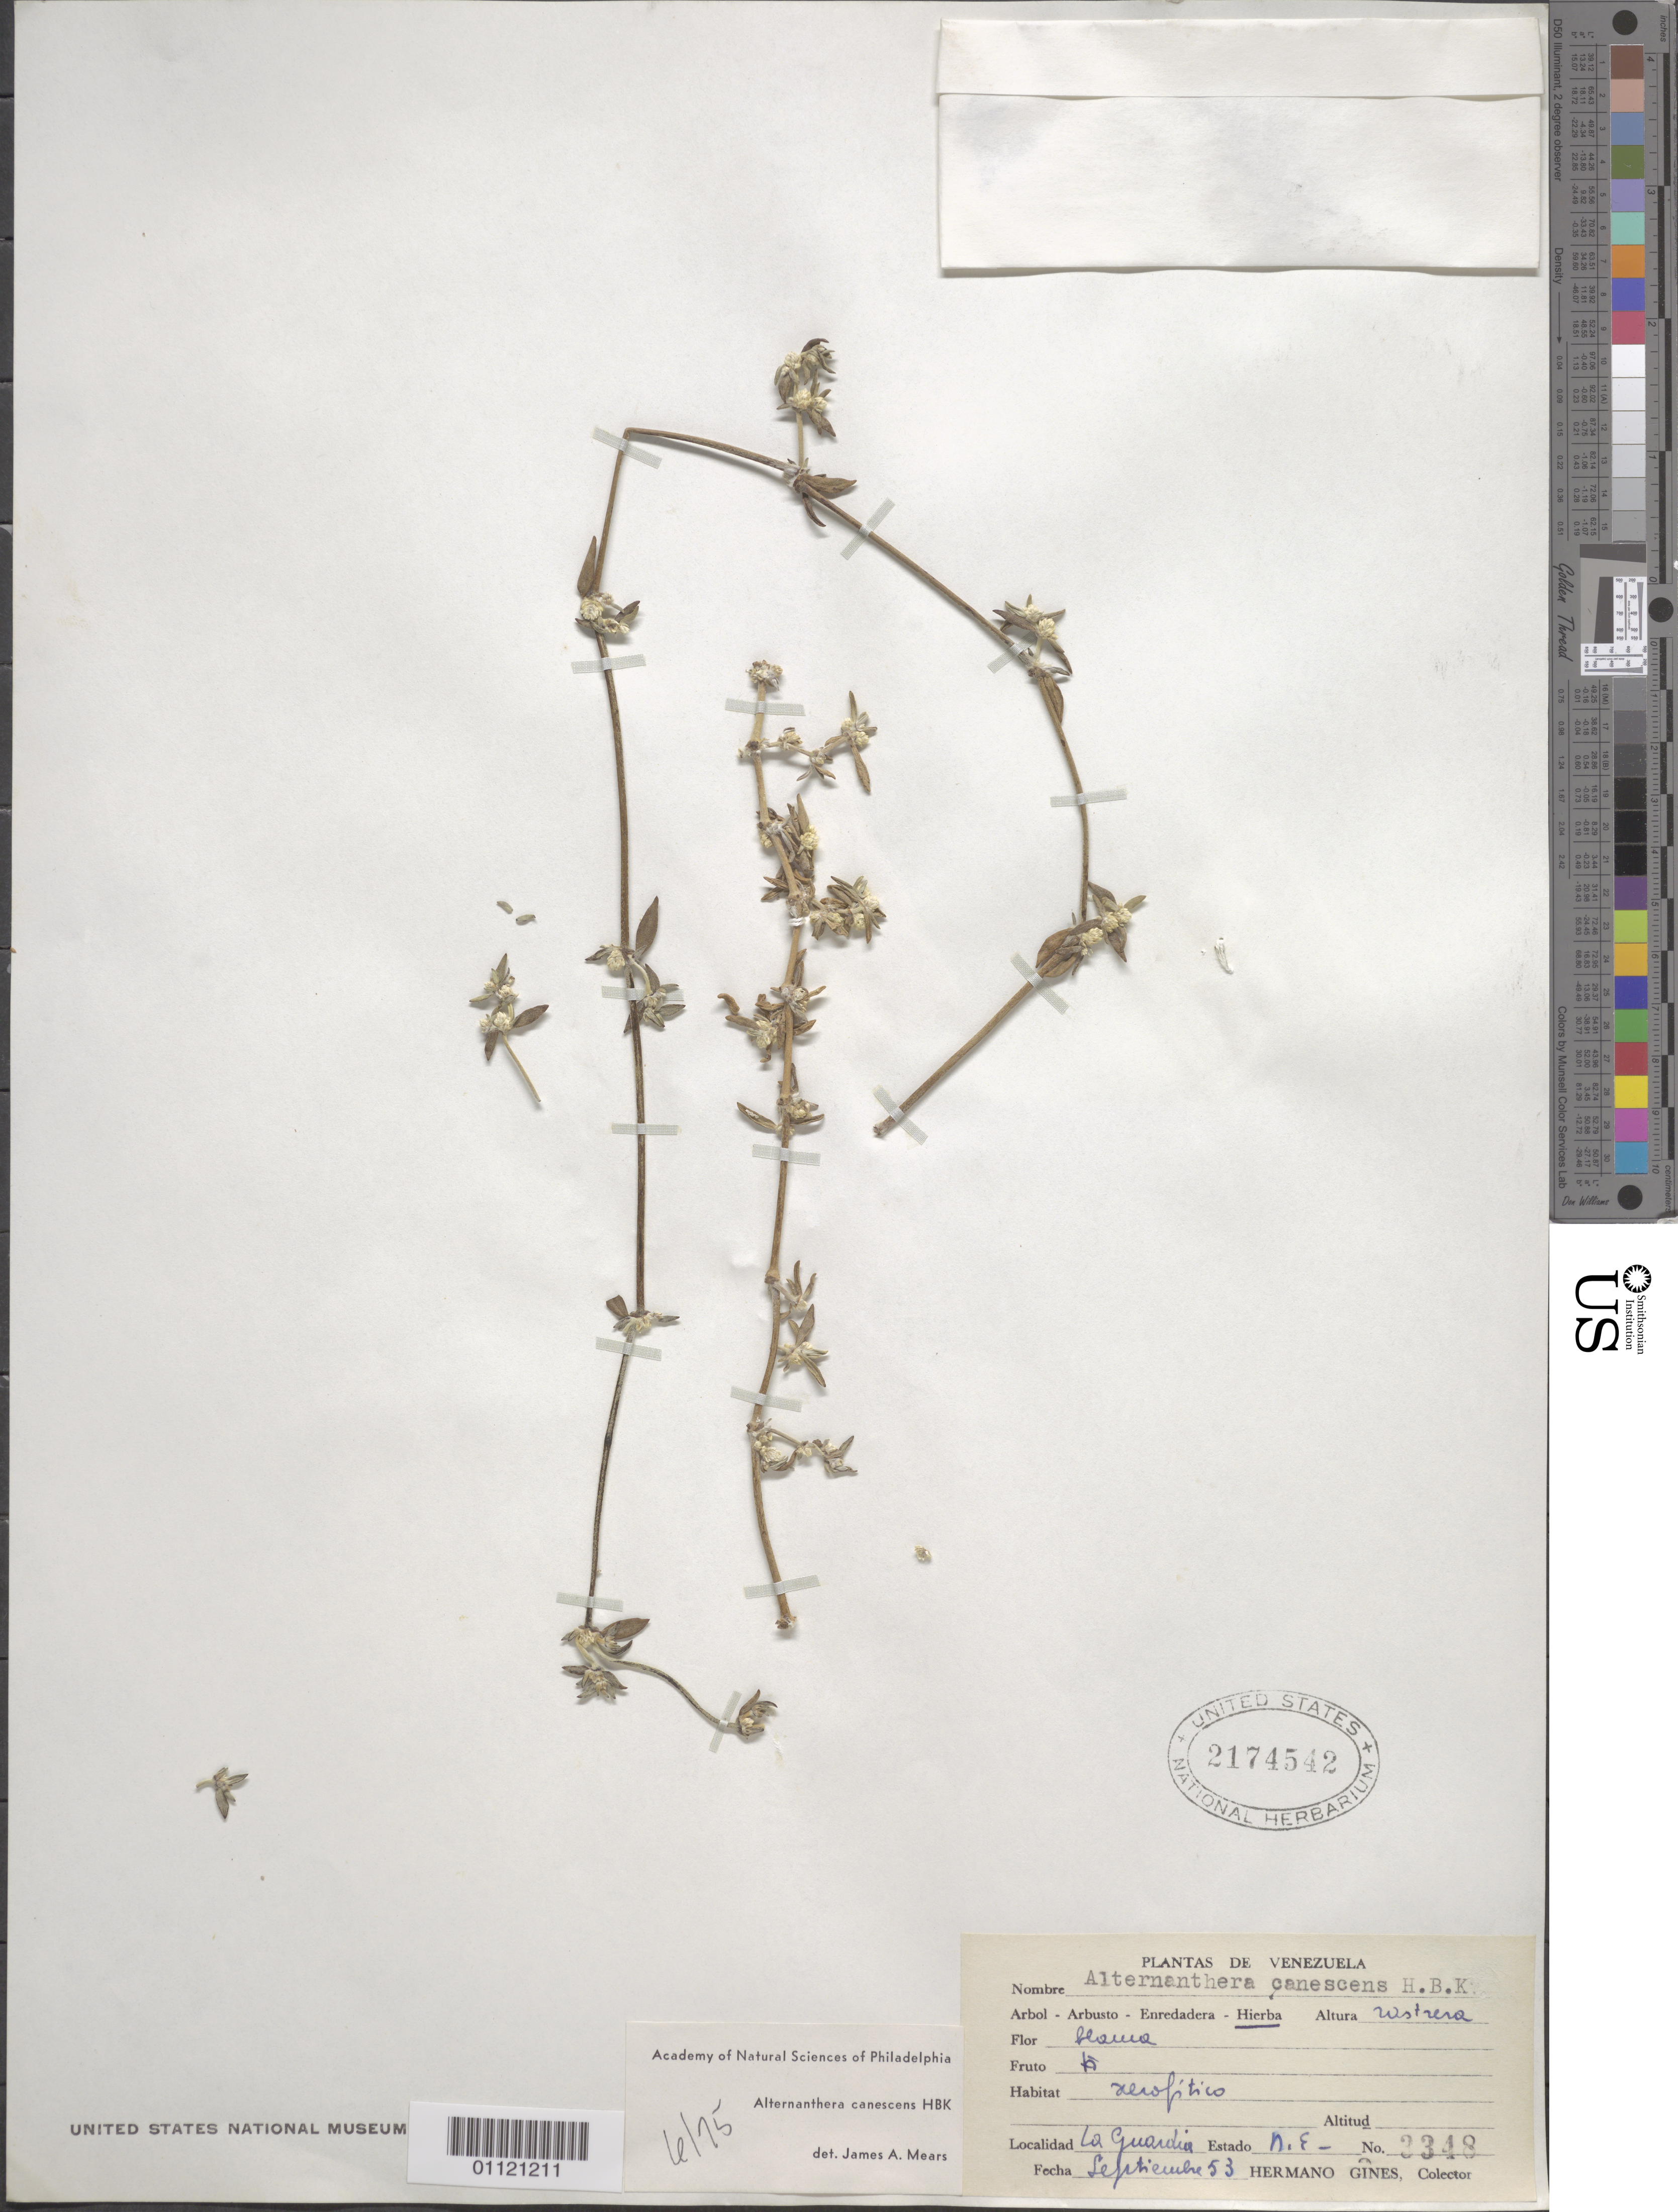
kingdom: Plantae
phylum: Tracheophyta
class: Magnoliopsida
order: Caryophyllales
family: Amaranthaceae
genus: Alternanthera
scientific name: Alternanthera canescens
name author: Kunth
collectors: Bro. Gines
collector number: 3348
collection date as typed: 01 Sep 1953 to 30 Sep 1953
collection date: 1953-09-01/1953-09-30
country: Jamaica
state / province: Clarendon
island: Jamaica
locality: La Guardia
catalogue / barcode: US 2174542